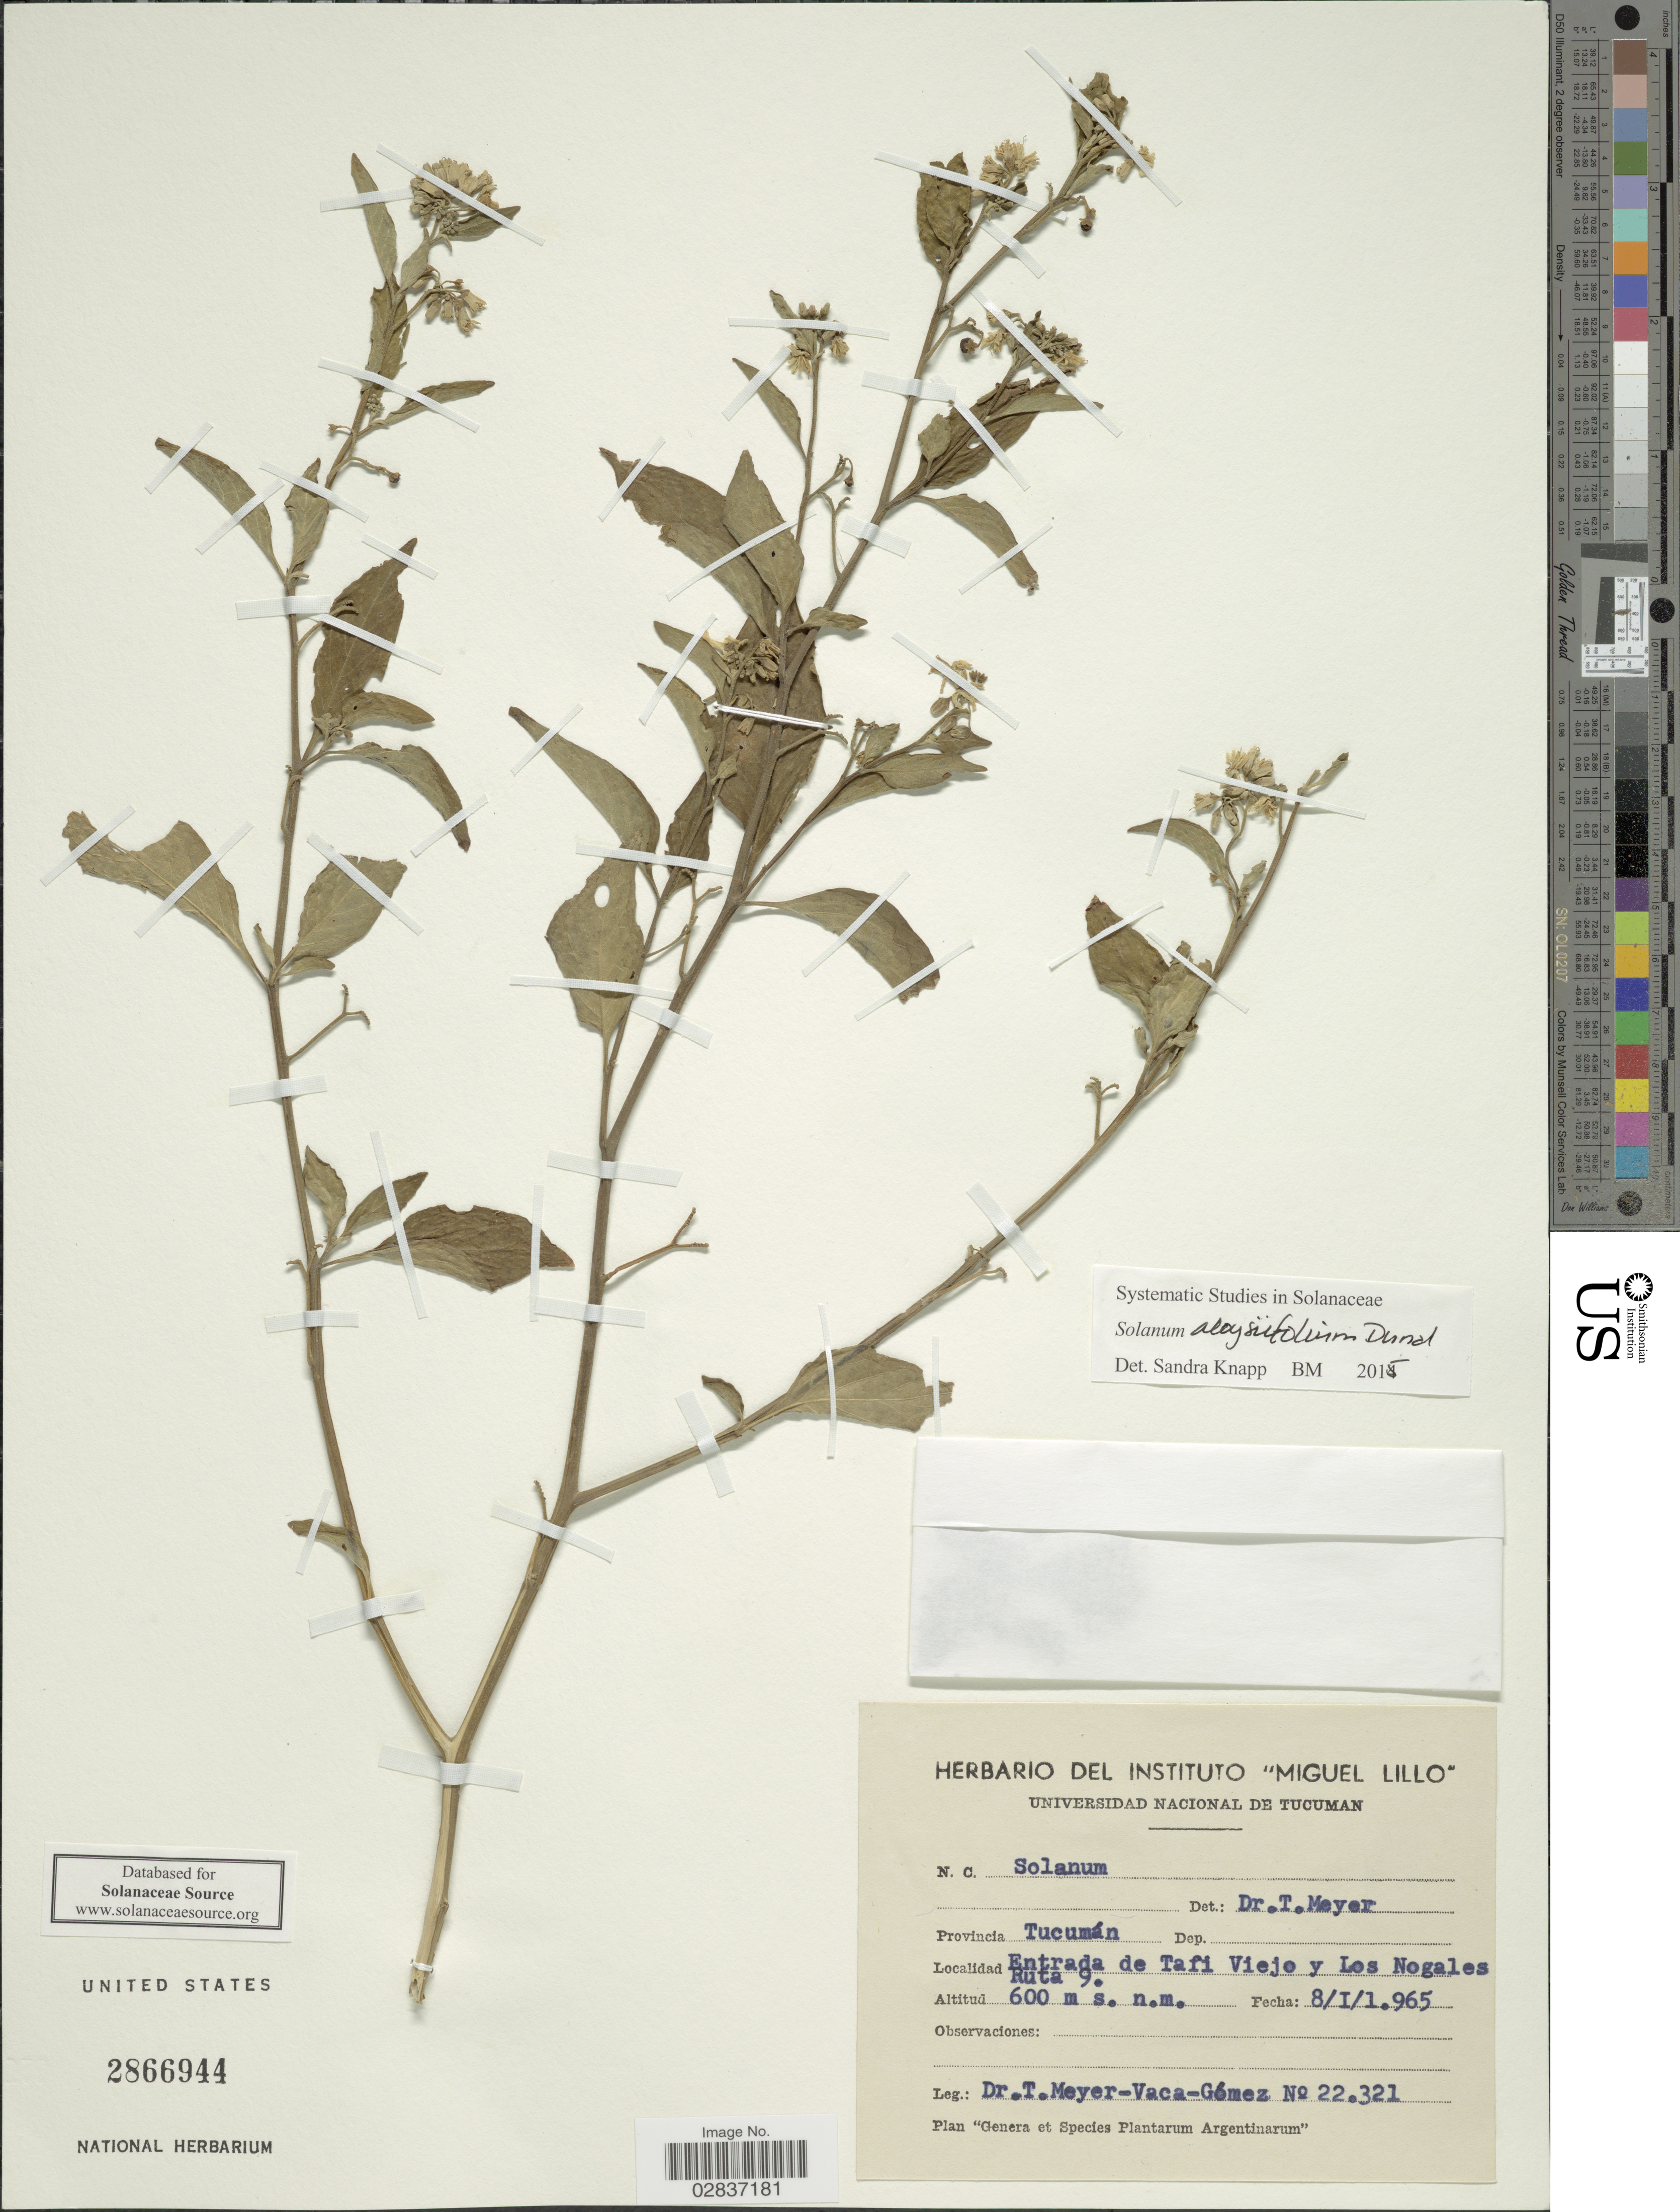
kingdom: Plantae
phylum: Tracheophyta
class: Magnoliopsida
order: Solanales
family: Solanaceae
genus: Solanum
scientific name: Solanum aloysiifolium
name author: Dunal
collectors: T. Meyer, Vaca & Gomez, --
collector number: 22321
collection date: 1965-01-08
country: Argentina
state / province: Tucuman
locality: Provincia Tucuman, Entrada de Tafi Viejo y Los Nogales Ruta.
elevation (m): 600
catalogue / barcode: US 2866944